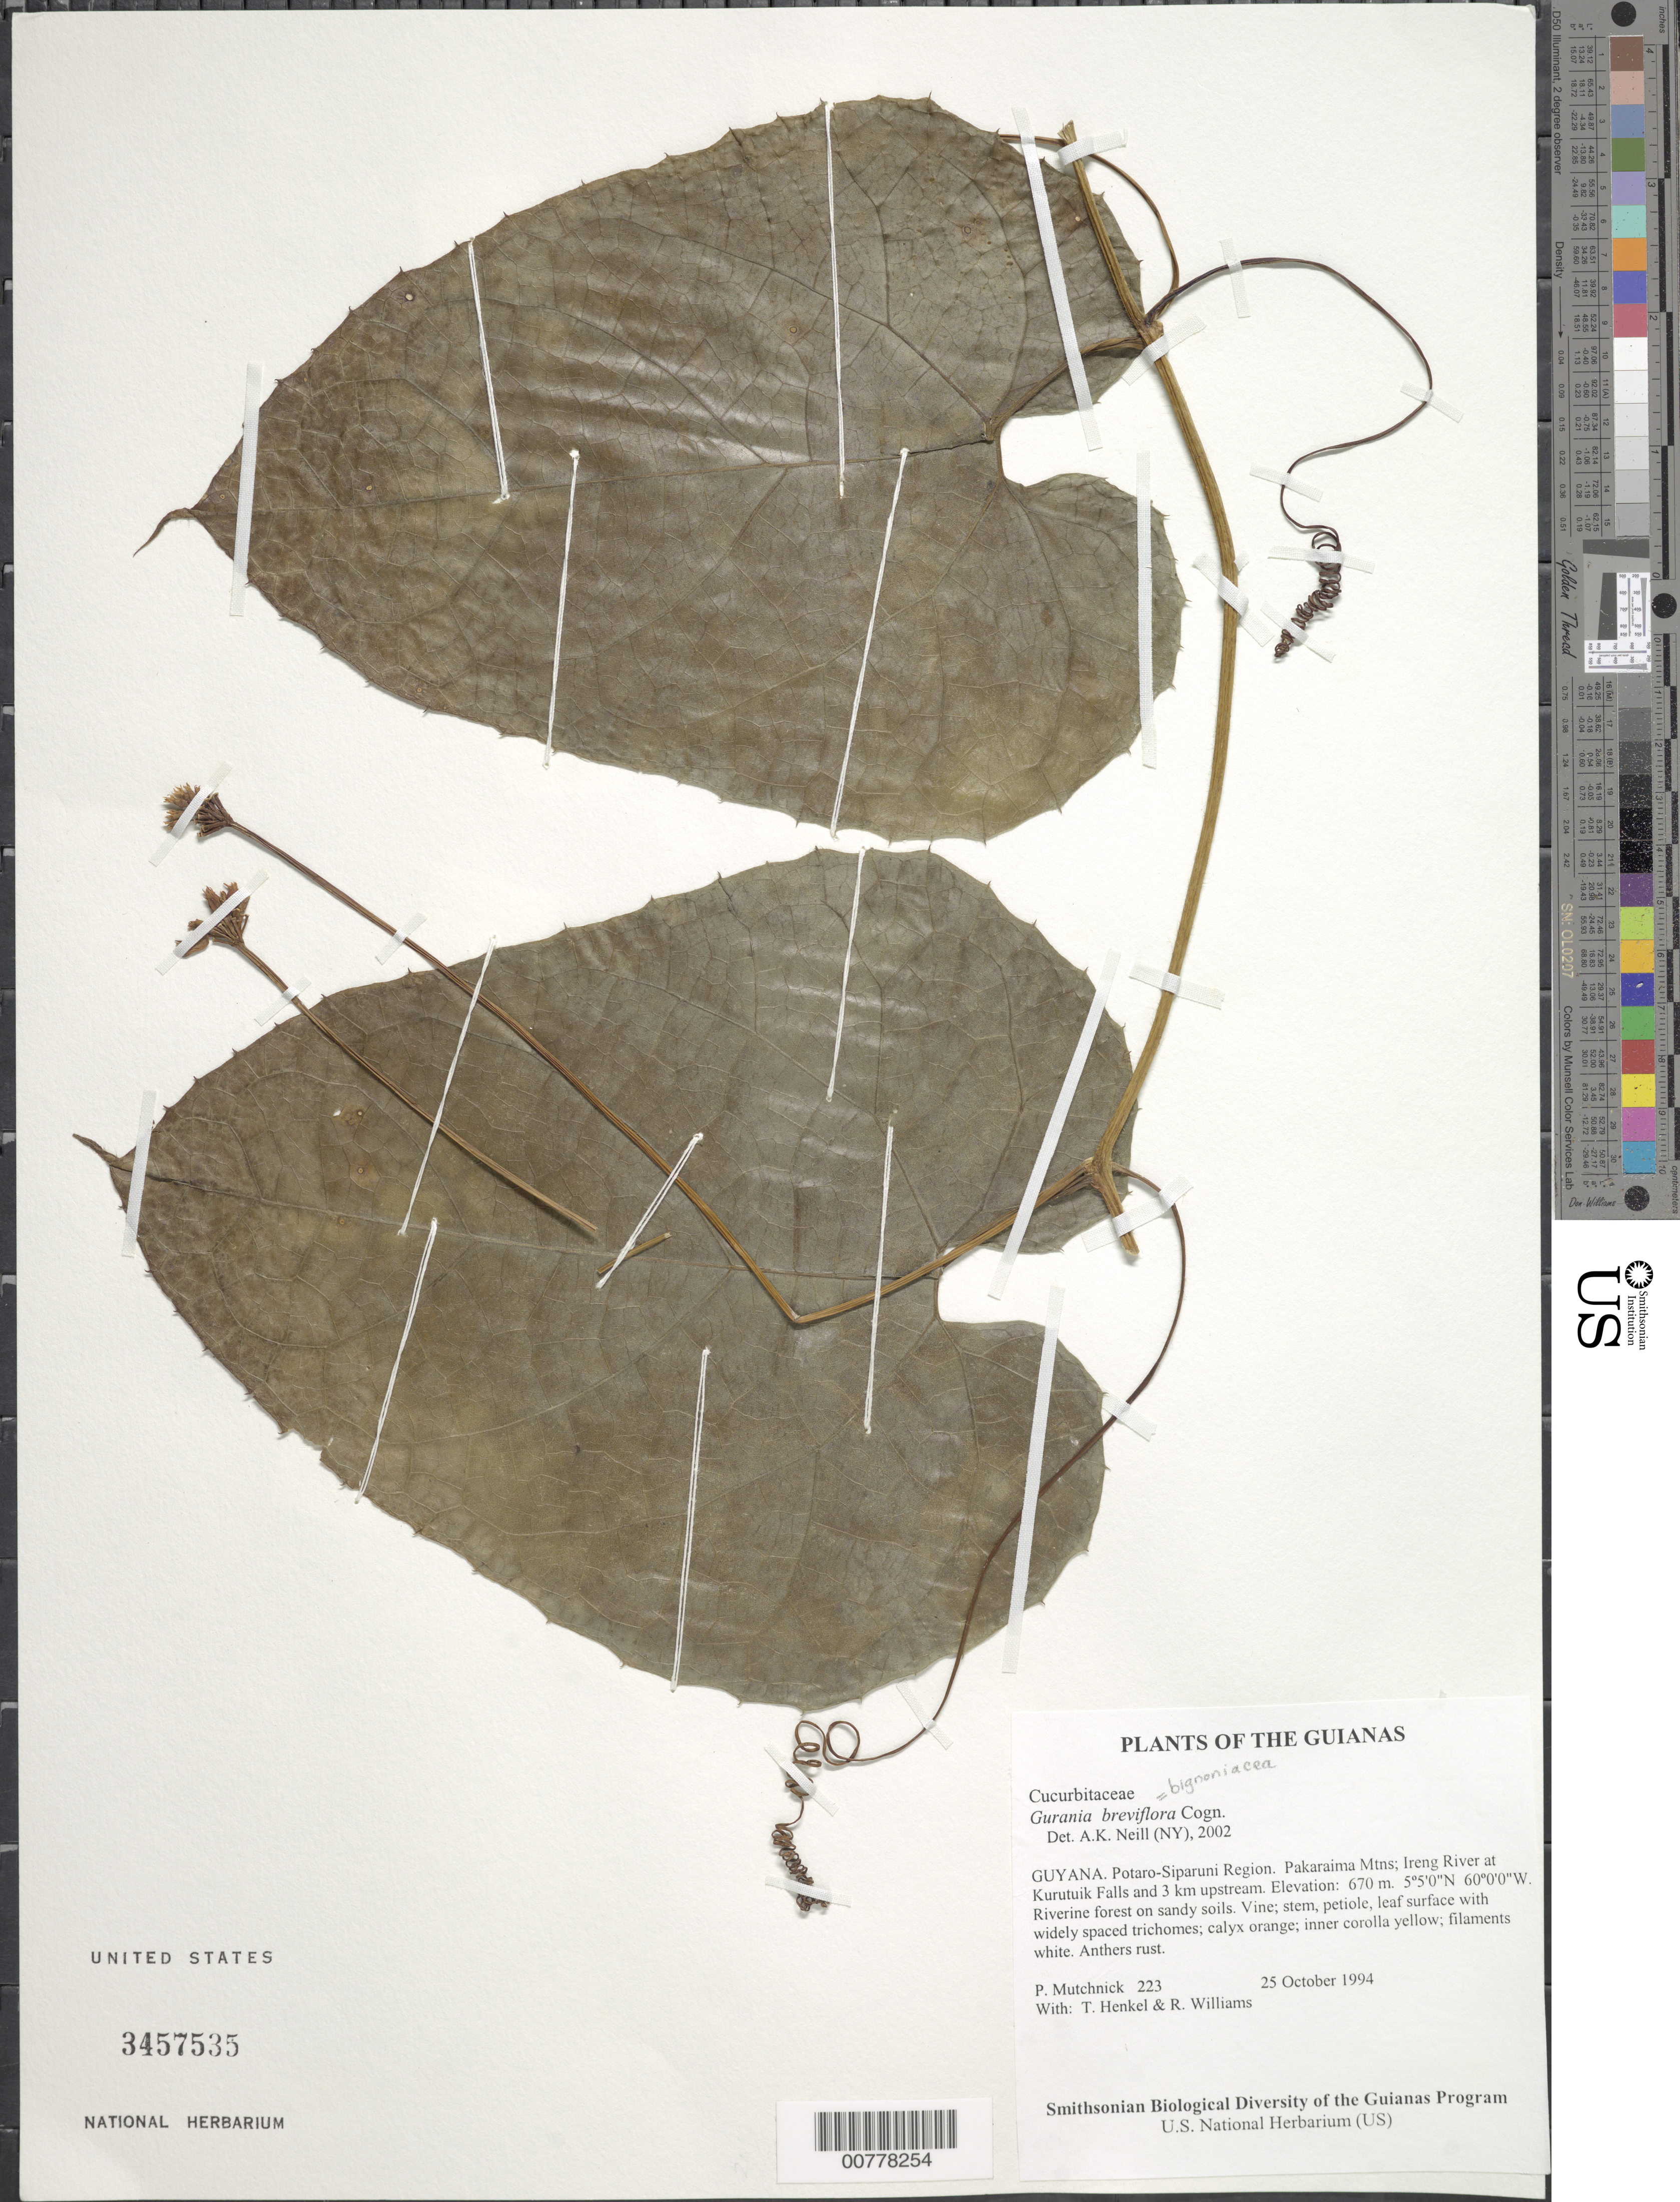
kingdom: Plantae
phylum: Tracheophyta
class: Magnoliopsida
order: Cucurbitales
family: Cucurbitaceae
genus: Gurania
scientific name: Gurania breviflora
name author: Cogn.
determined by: Neill, A. K.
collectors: P. Mutchnick, T. Henkel & R. Williams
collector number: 223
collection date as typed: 25 October 1994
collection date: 1994-10-25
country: Guyana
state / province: Potaro-Siparuni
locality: Pakaraima Mtns; Ireng River at Kurutuik Falls and 3 km upstream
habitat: Riverine forest on sandy soils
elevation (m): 670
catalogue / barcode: US 3457535